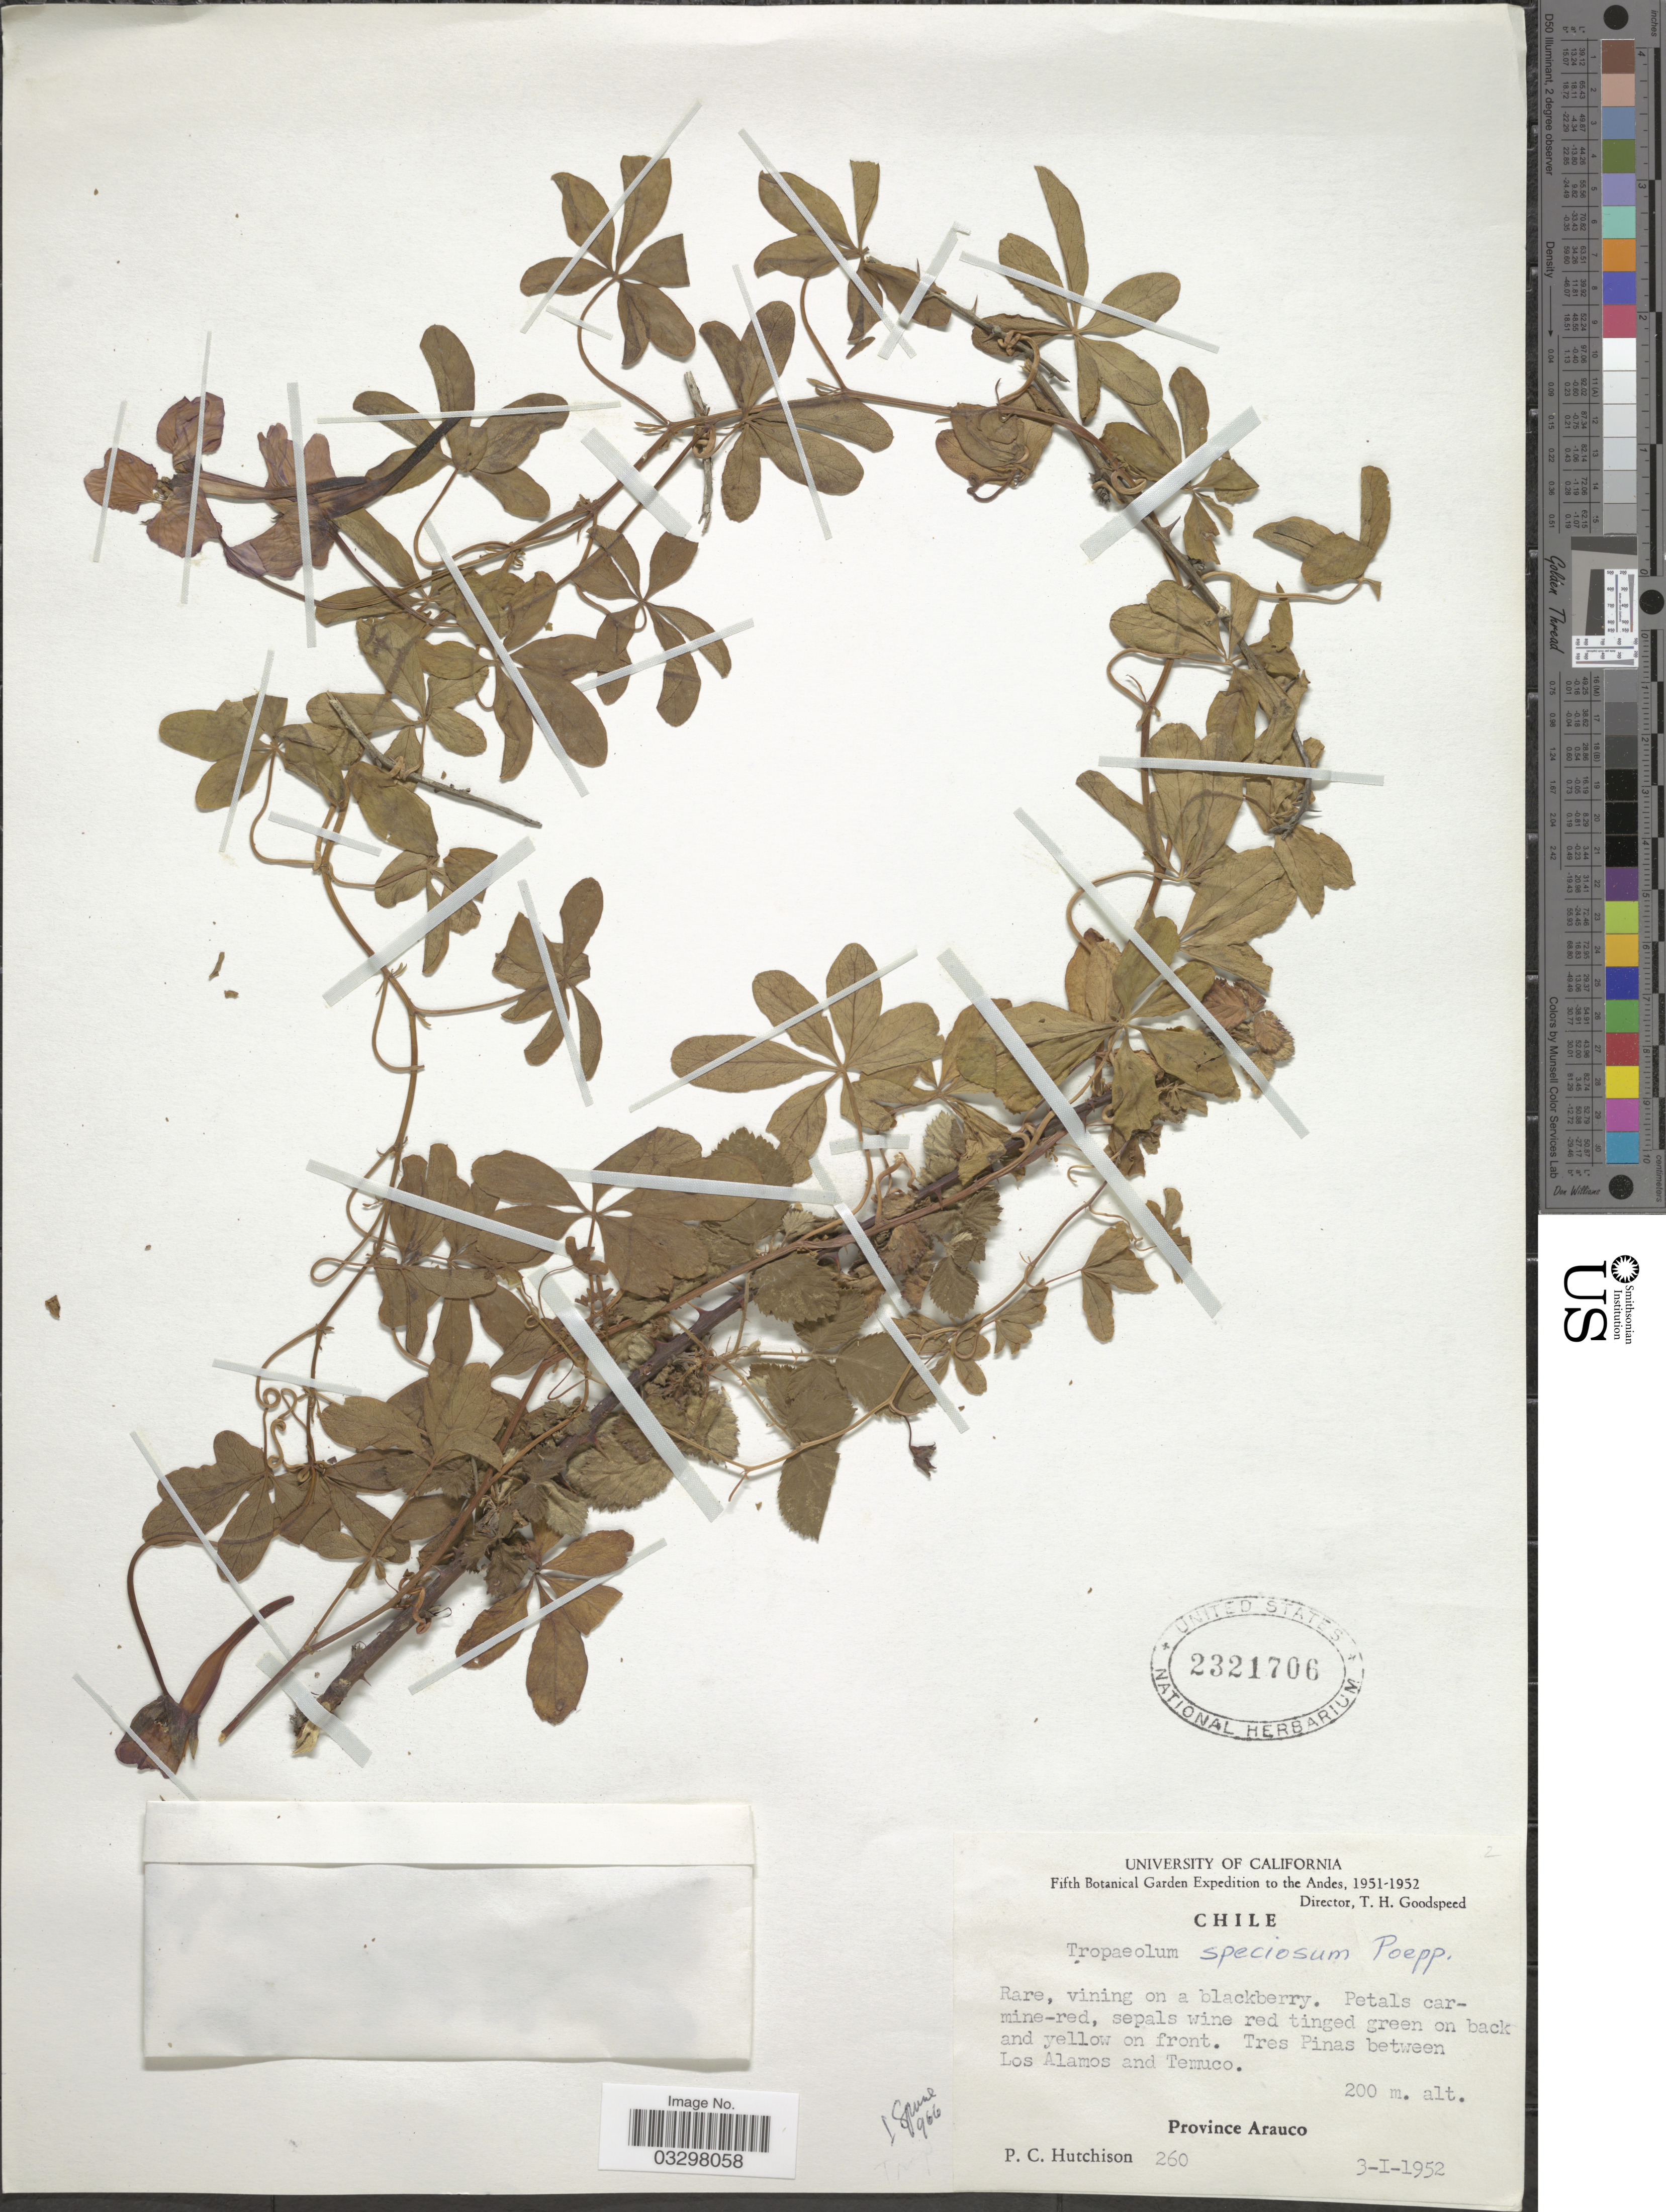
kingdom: Plantae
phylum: Tracheophyta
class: Magnoliopsida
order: Brassicales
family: Tropaeolaceae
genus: Tropaeolum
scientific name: Tropaeolum speciosum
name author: Poepp. & Endl.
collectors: P. C. Hutchison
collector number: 260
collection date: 1952-01-03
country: Chile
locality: Andes, Tres Pinas between Los Alamos and Temuco. Province of Arauco.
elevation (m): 200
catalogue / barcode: US 2321706